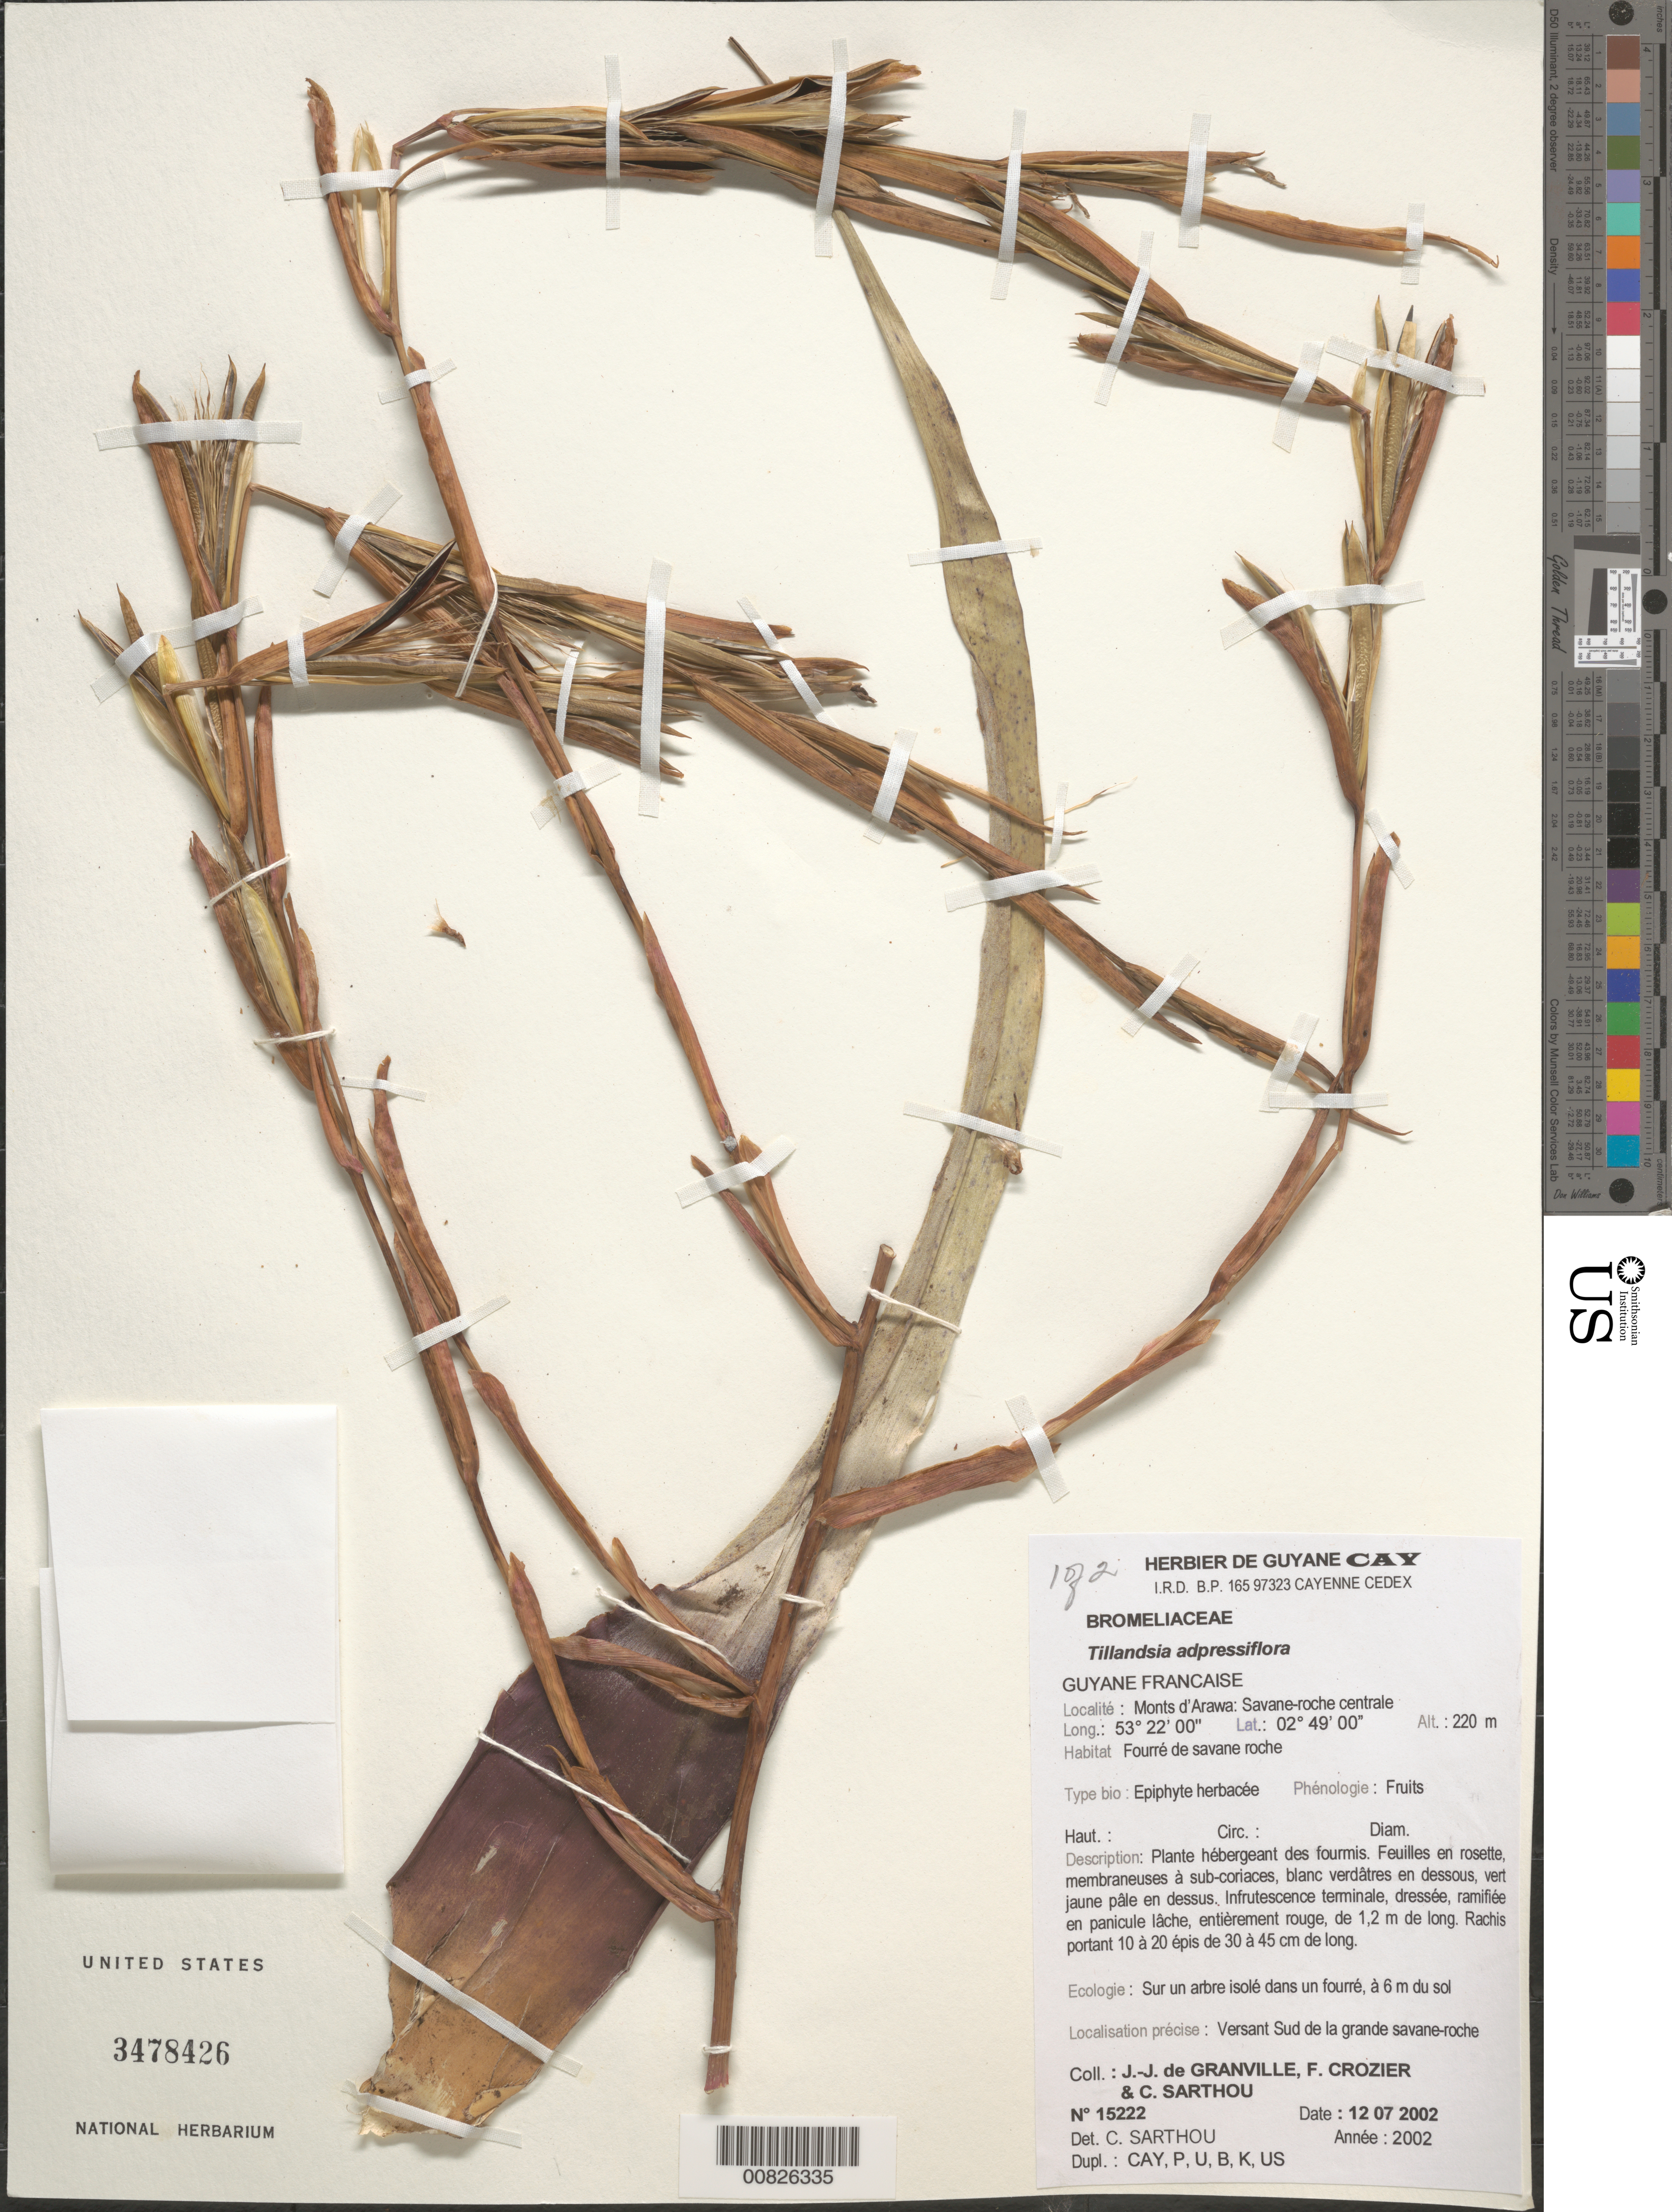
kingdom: Plantae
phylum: Tracheophyta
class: Liliopsida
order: Poales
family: Bromeliaceae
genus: Tillandsia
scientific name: Tillandsia adpressiflora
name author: Mez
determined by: Sarthou, C.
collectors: J.-J. de Granville, F. Crozier & C. Sarthou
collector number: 15222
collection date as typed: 12-Jul-02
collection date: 2002-07-12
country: French Guiana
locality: Monts d'Arawa, zone de la savane-roche centrale, versant Sud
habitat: Fourré de savane roche; sur un arbre isole dans un fourré, a 6 m du sol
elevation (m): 220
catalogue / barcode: US 3478426